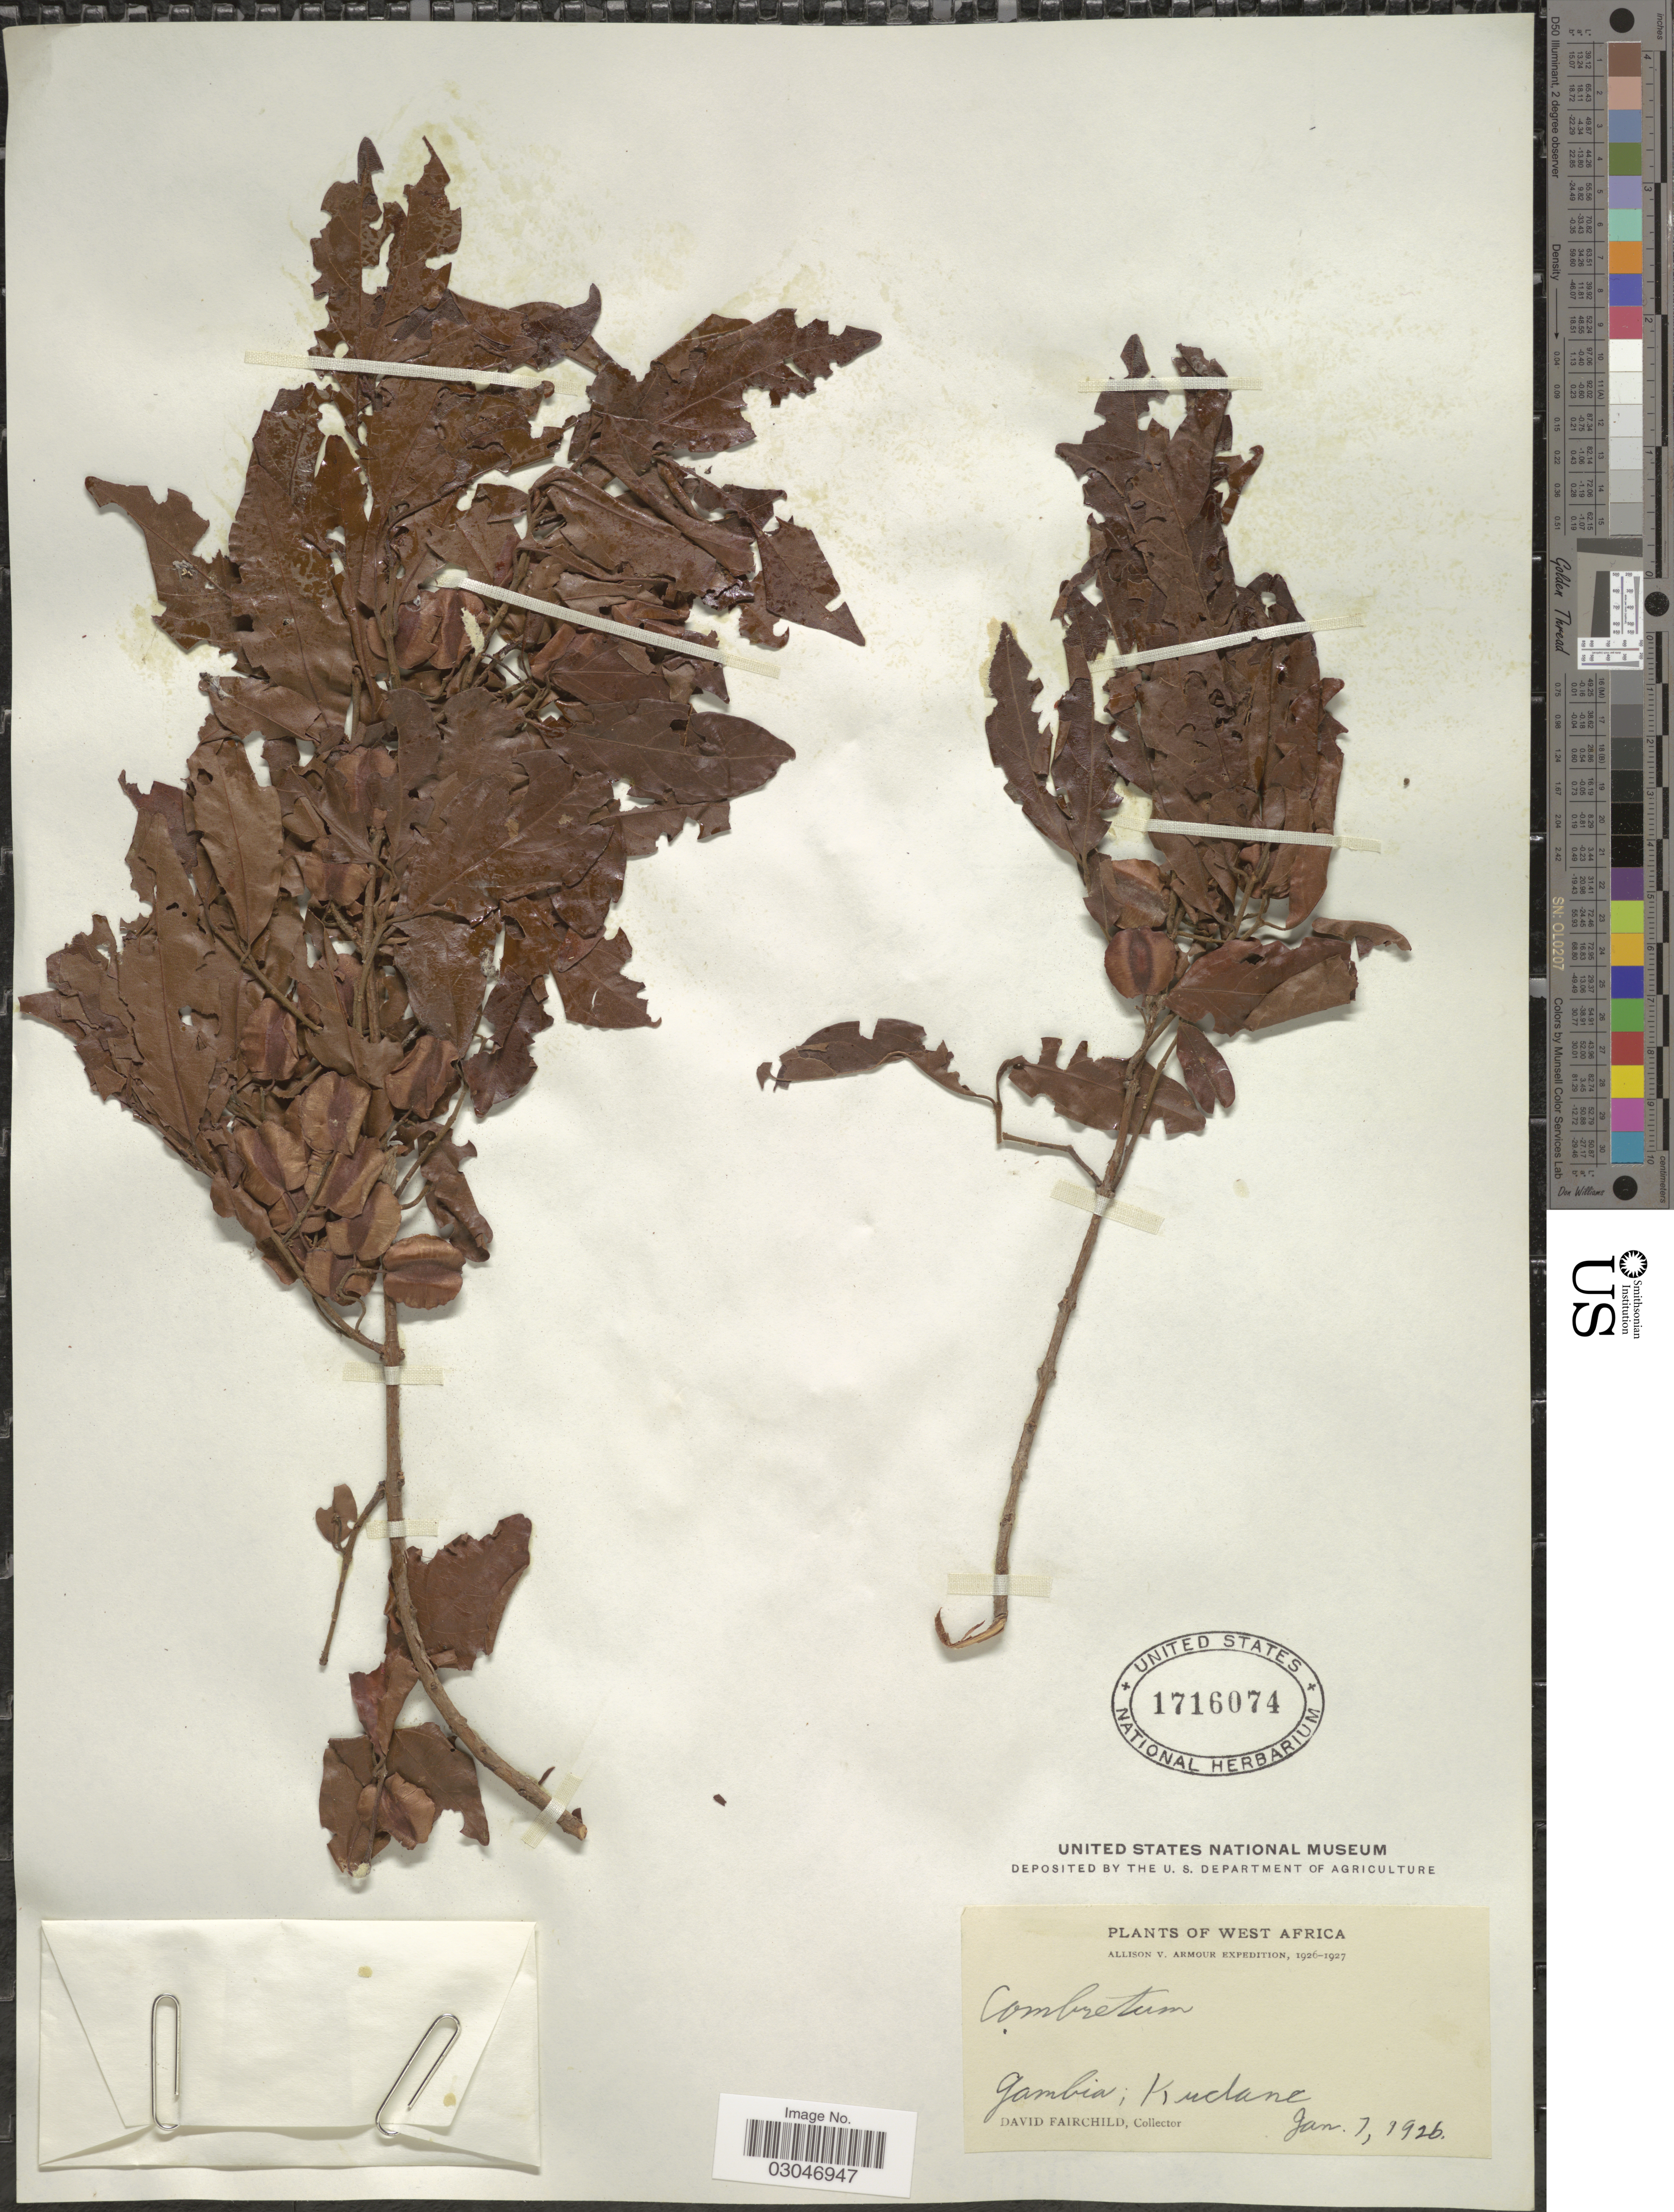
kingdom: Plantae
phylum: Tracheophyta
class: Magnoliopsida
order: Myrtales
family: Combretaceae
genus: Combretum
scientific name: Combretum sp.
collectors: D. Fairchild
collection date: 1926-01-07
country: Gambia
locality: West Africa, Kudane [interpreted].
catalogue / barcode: US 1716074